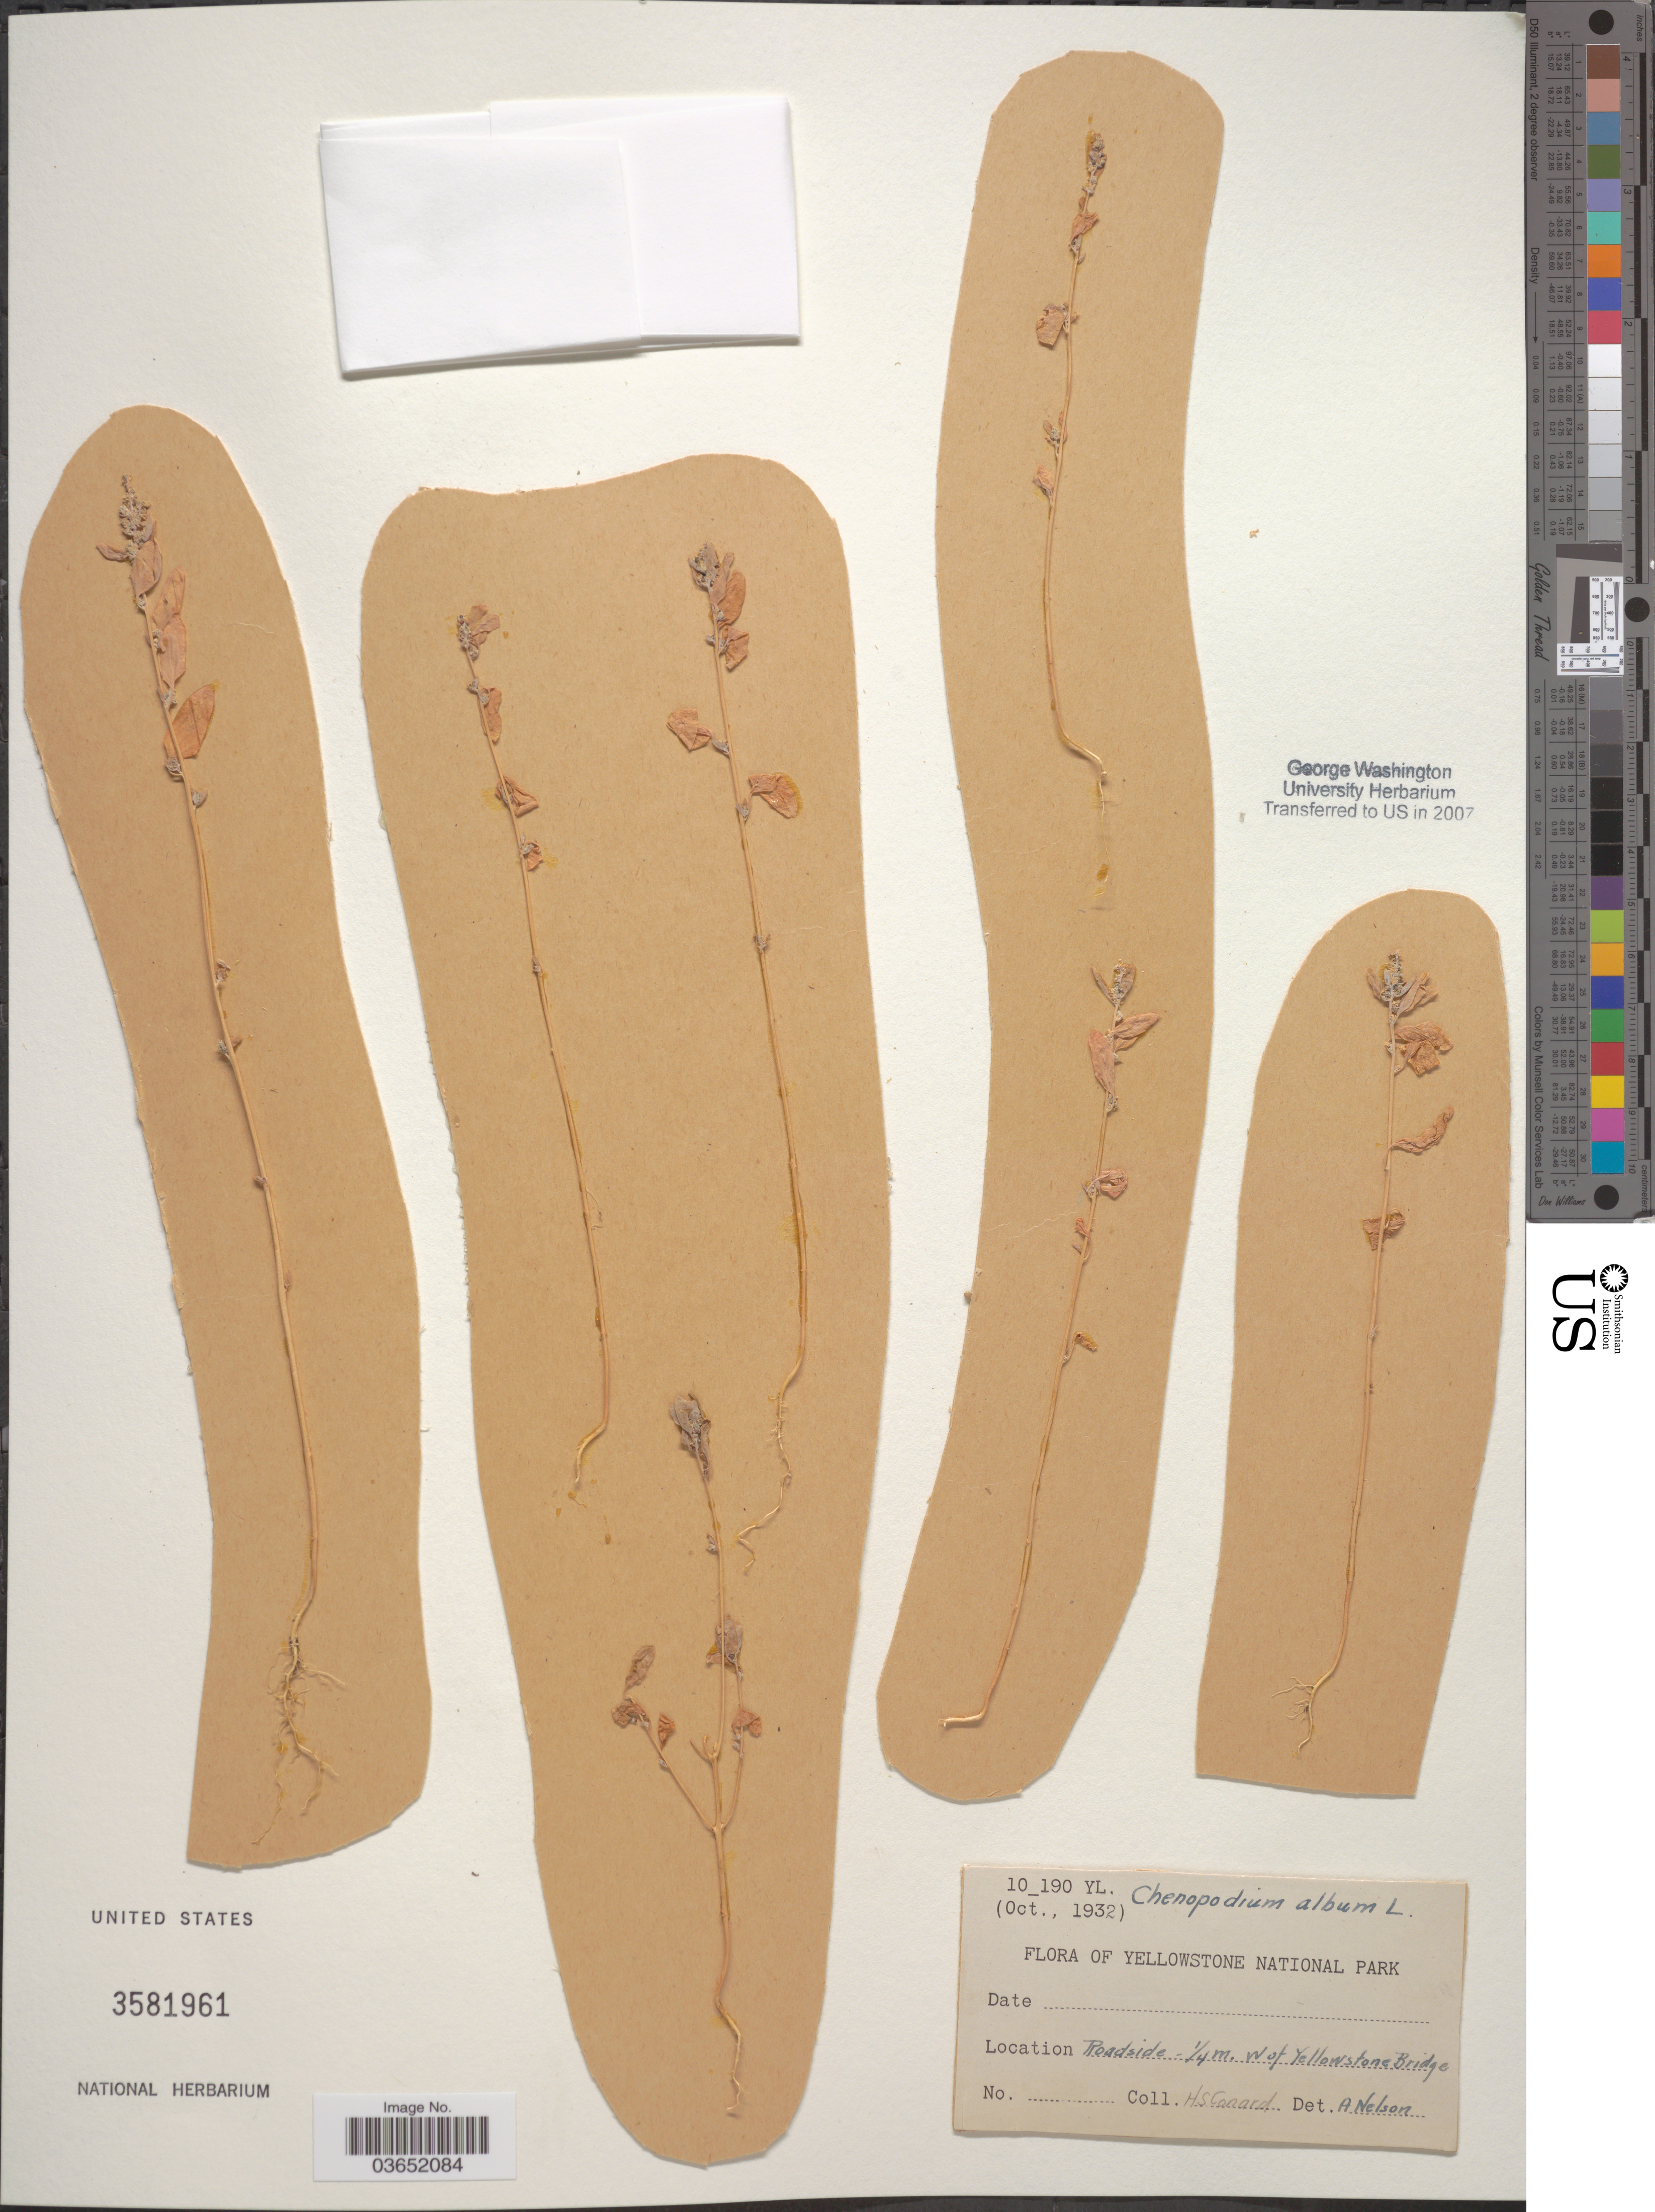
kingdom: Plantae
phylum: Tracheophyta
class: Magnoliopsida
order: Caryophyllales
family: Amaranthaceae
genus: Chenopodium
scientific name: Chenopodium album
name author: L.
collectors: H. S. Conard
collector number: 10_190YL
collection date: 1932-10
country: United States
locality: Yellowstone National Park. Roadside - ¼ m. W of Yellowstone Bridge.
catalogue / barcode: US 3581961